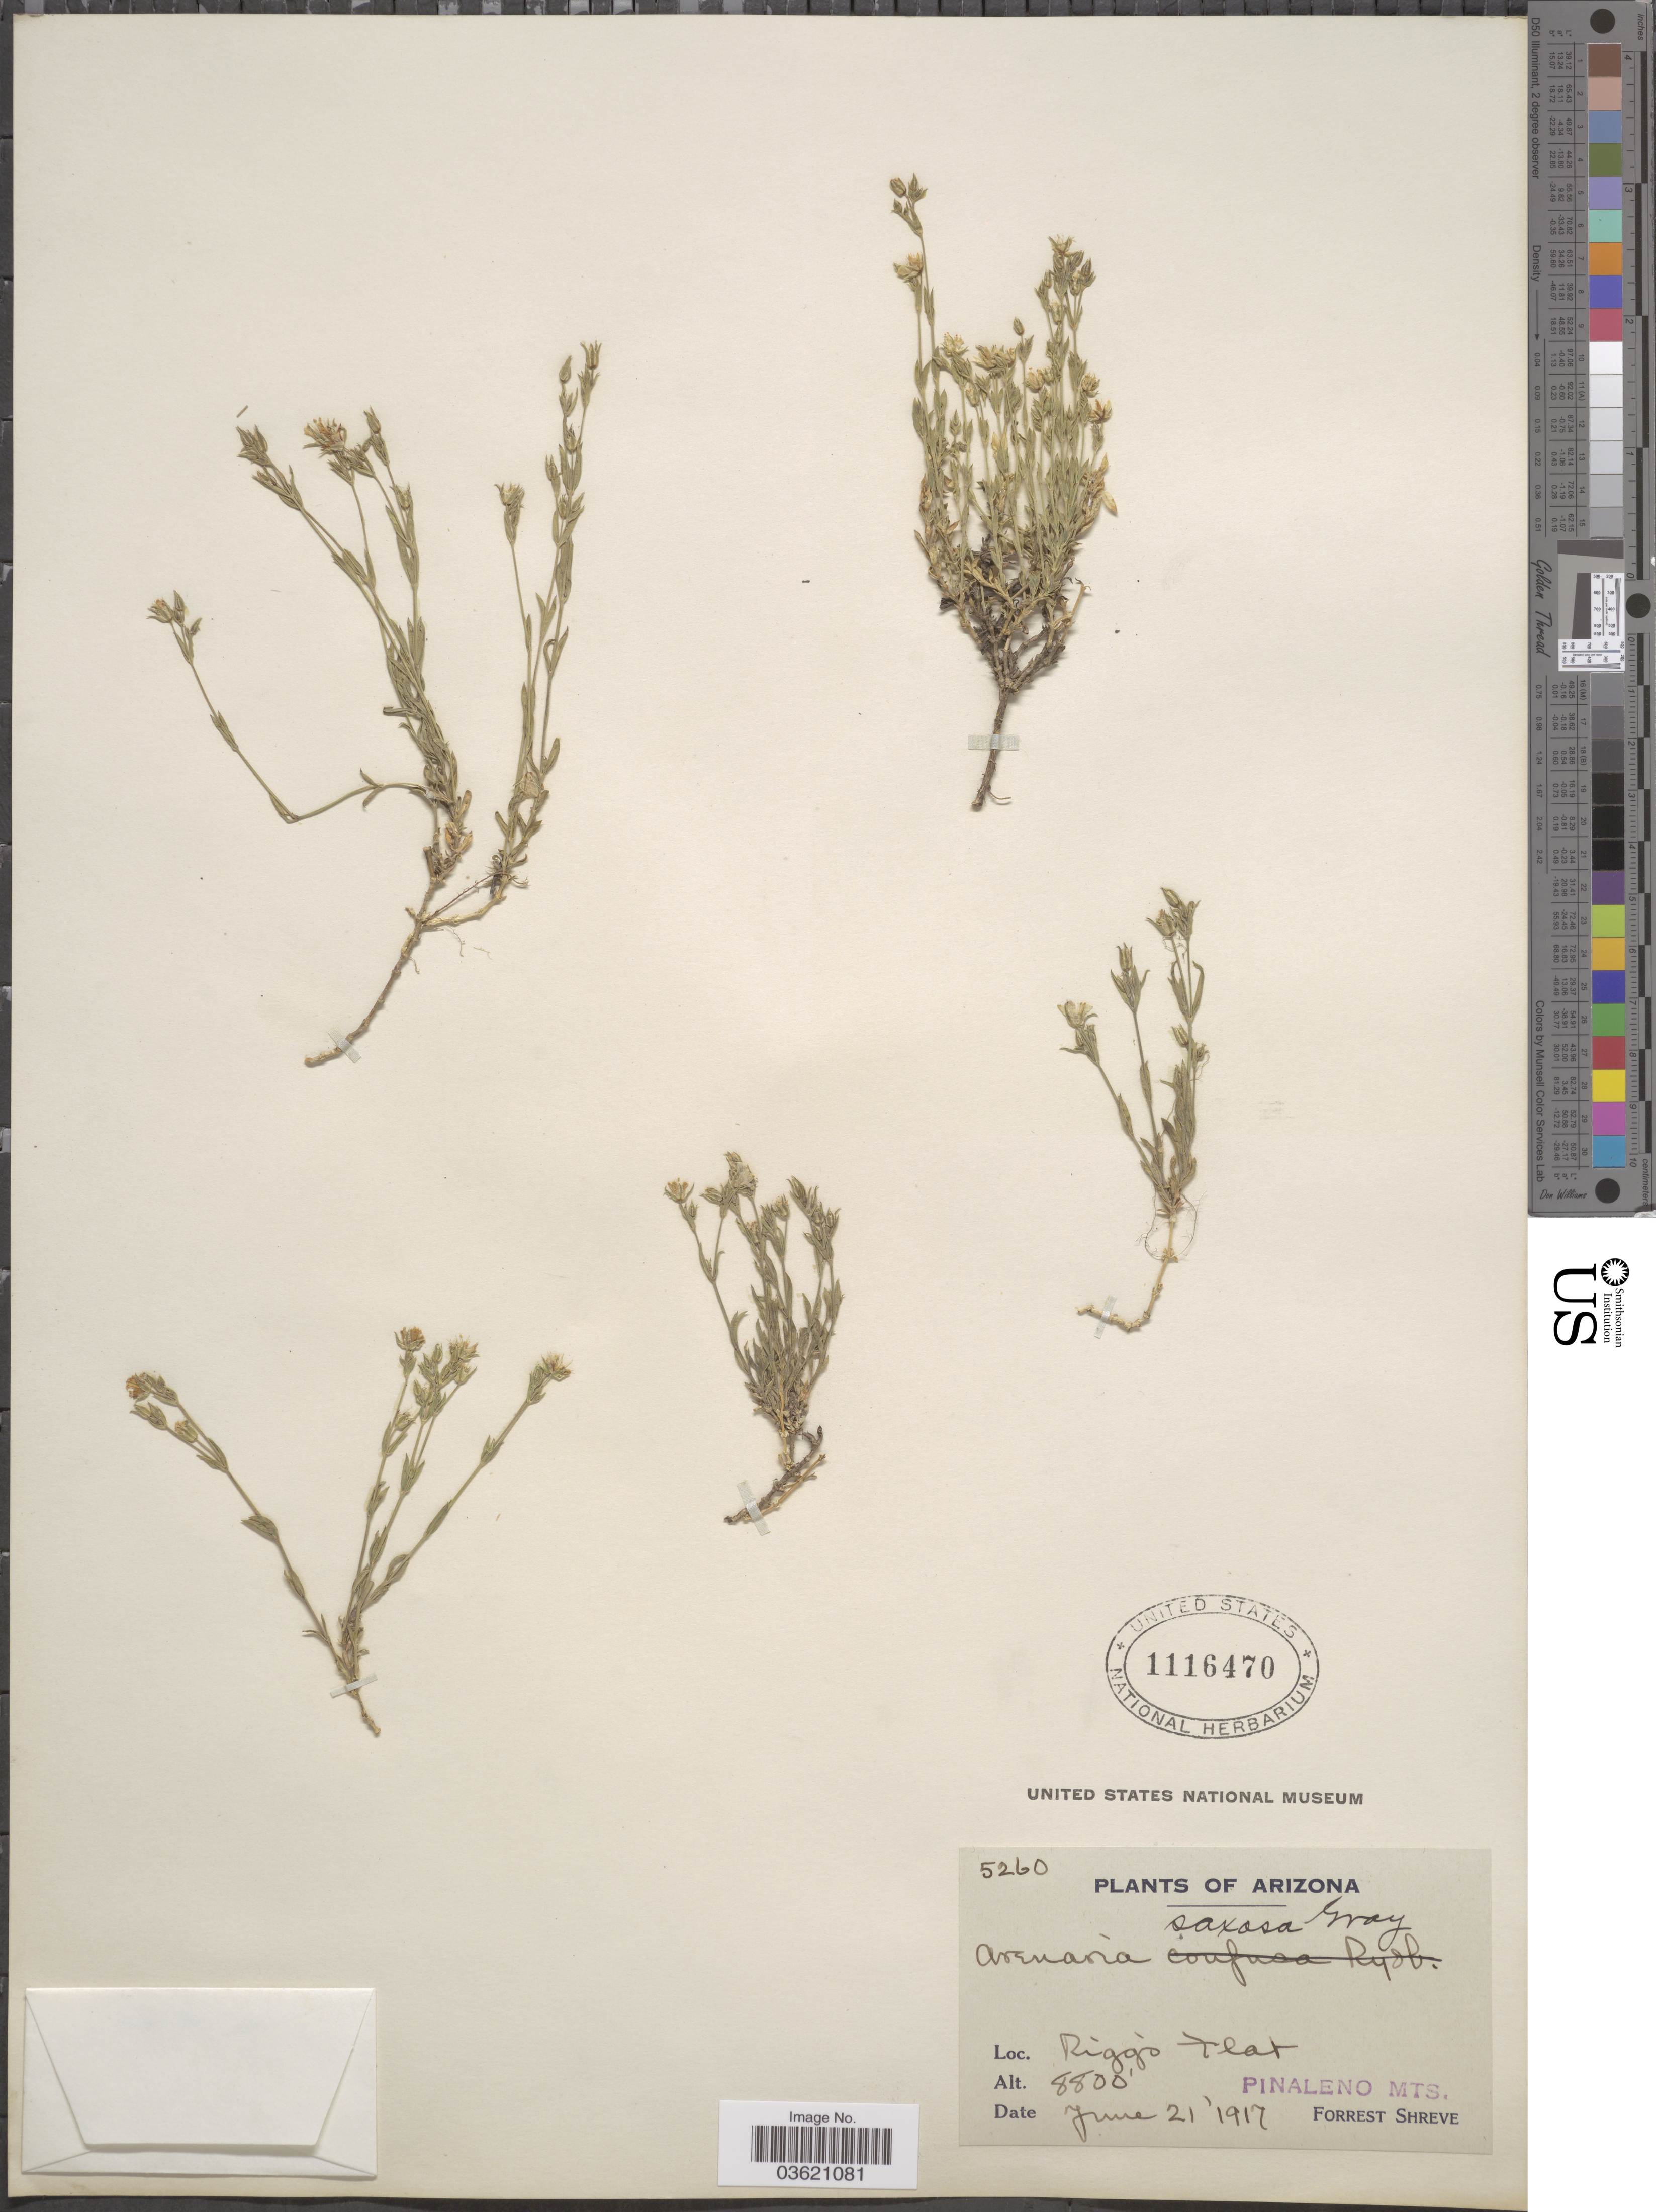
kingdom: Plantae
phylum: Tracheophyta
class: Magnoliopsida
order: Caryophyllales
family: Caryophyllaceae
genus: Arenaria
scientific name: Arenaria saxosa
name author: A. Gray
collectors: F. Shreve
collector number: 5260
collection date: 1917-06-21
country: United States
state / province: Arizona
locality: Rigg's Flat. Pinaleno Mts.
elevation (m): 2682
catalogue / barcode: US 1116470